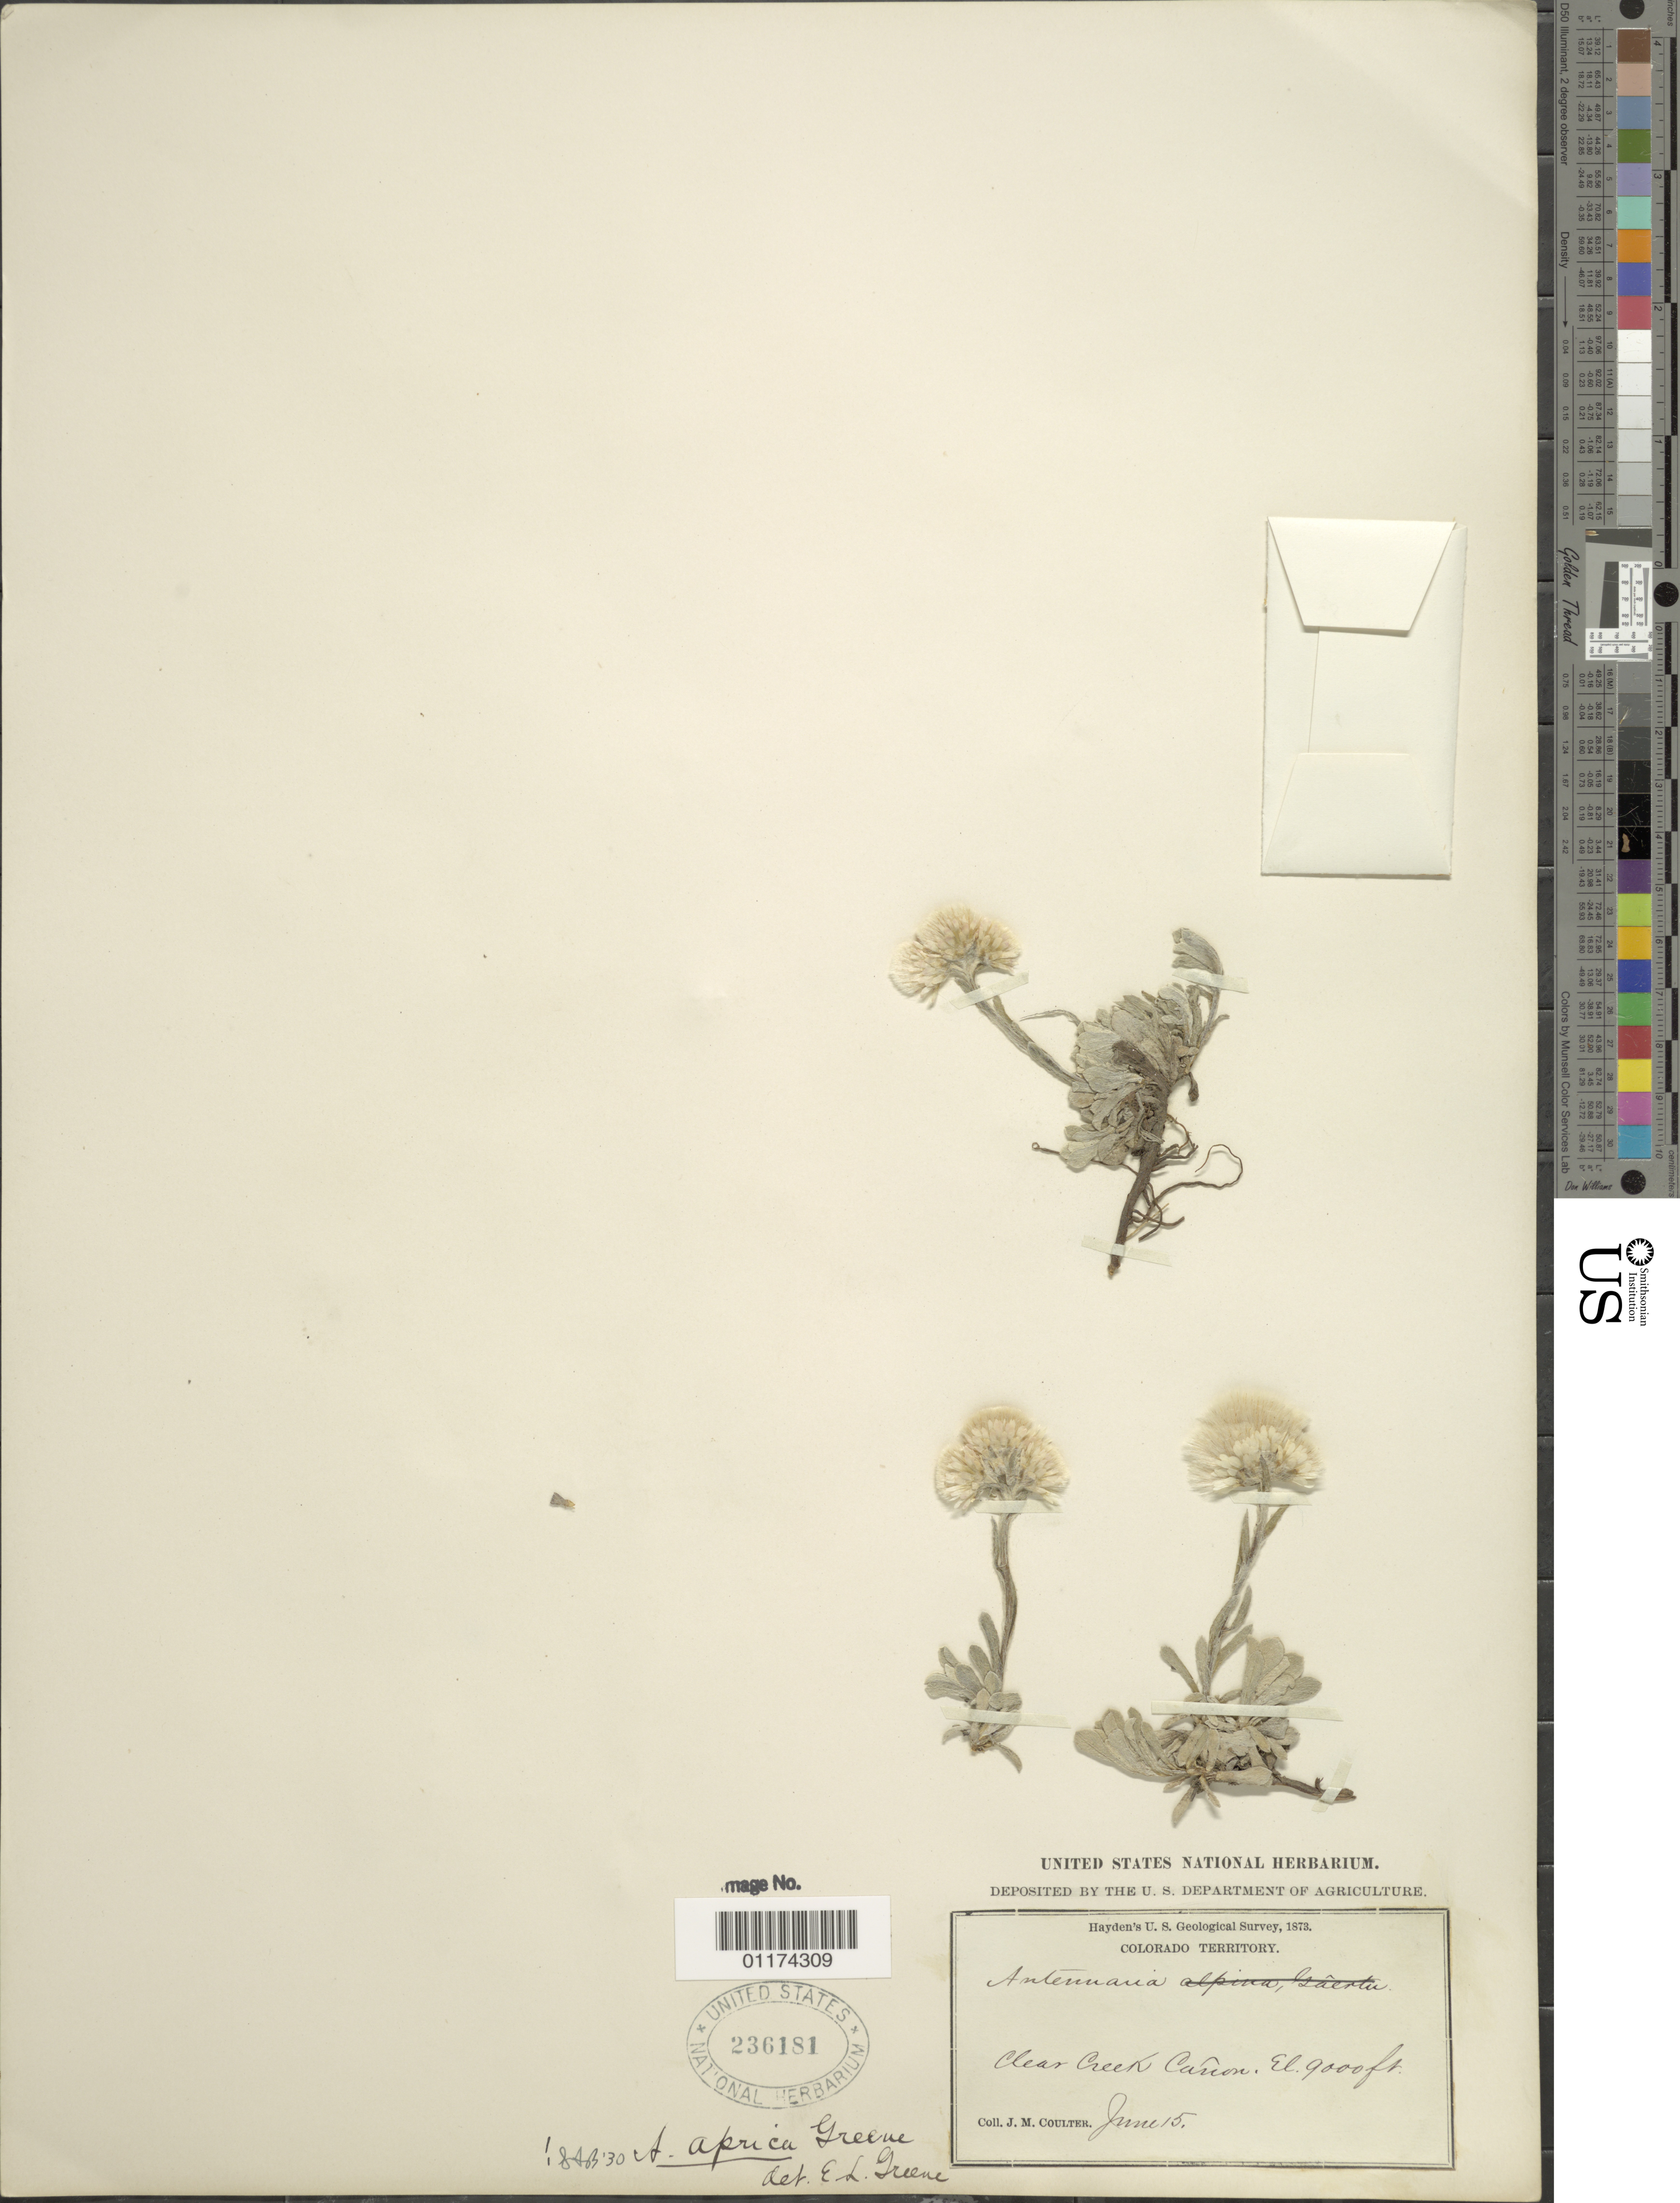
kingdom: Plantae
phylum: Tracheophyta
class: Magnoliopsida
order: Asterales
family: Asteraceae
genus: Antennaria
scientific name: Antennaria aprica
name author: Greene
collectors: J. M. Coulter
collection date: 1873-06-15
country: United States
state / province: Colorado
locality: Clear Creek Canyon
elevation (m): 2743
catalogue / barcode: US 236181